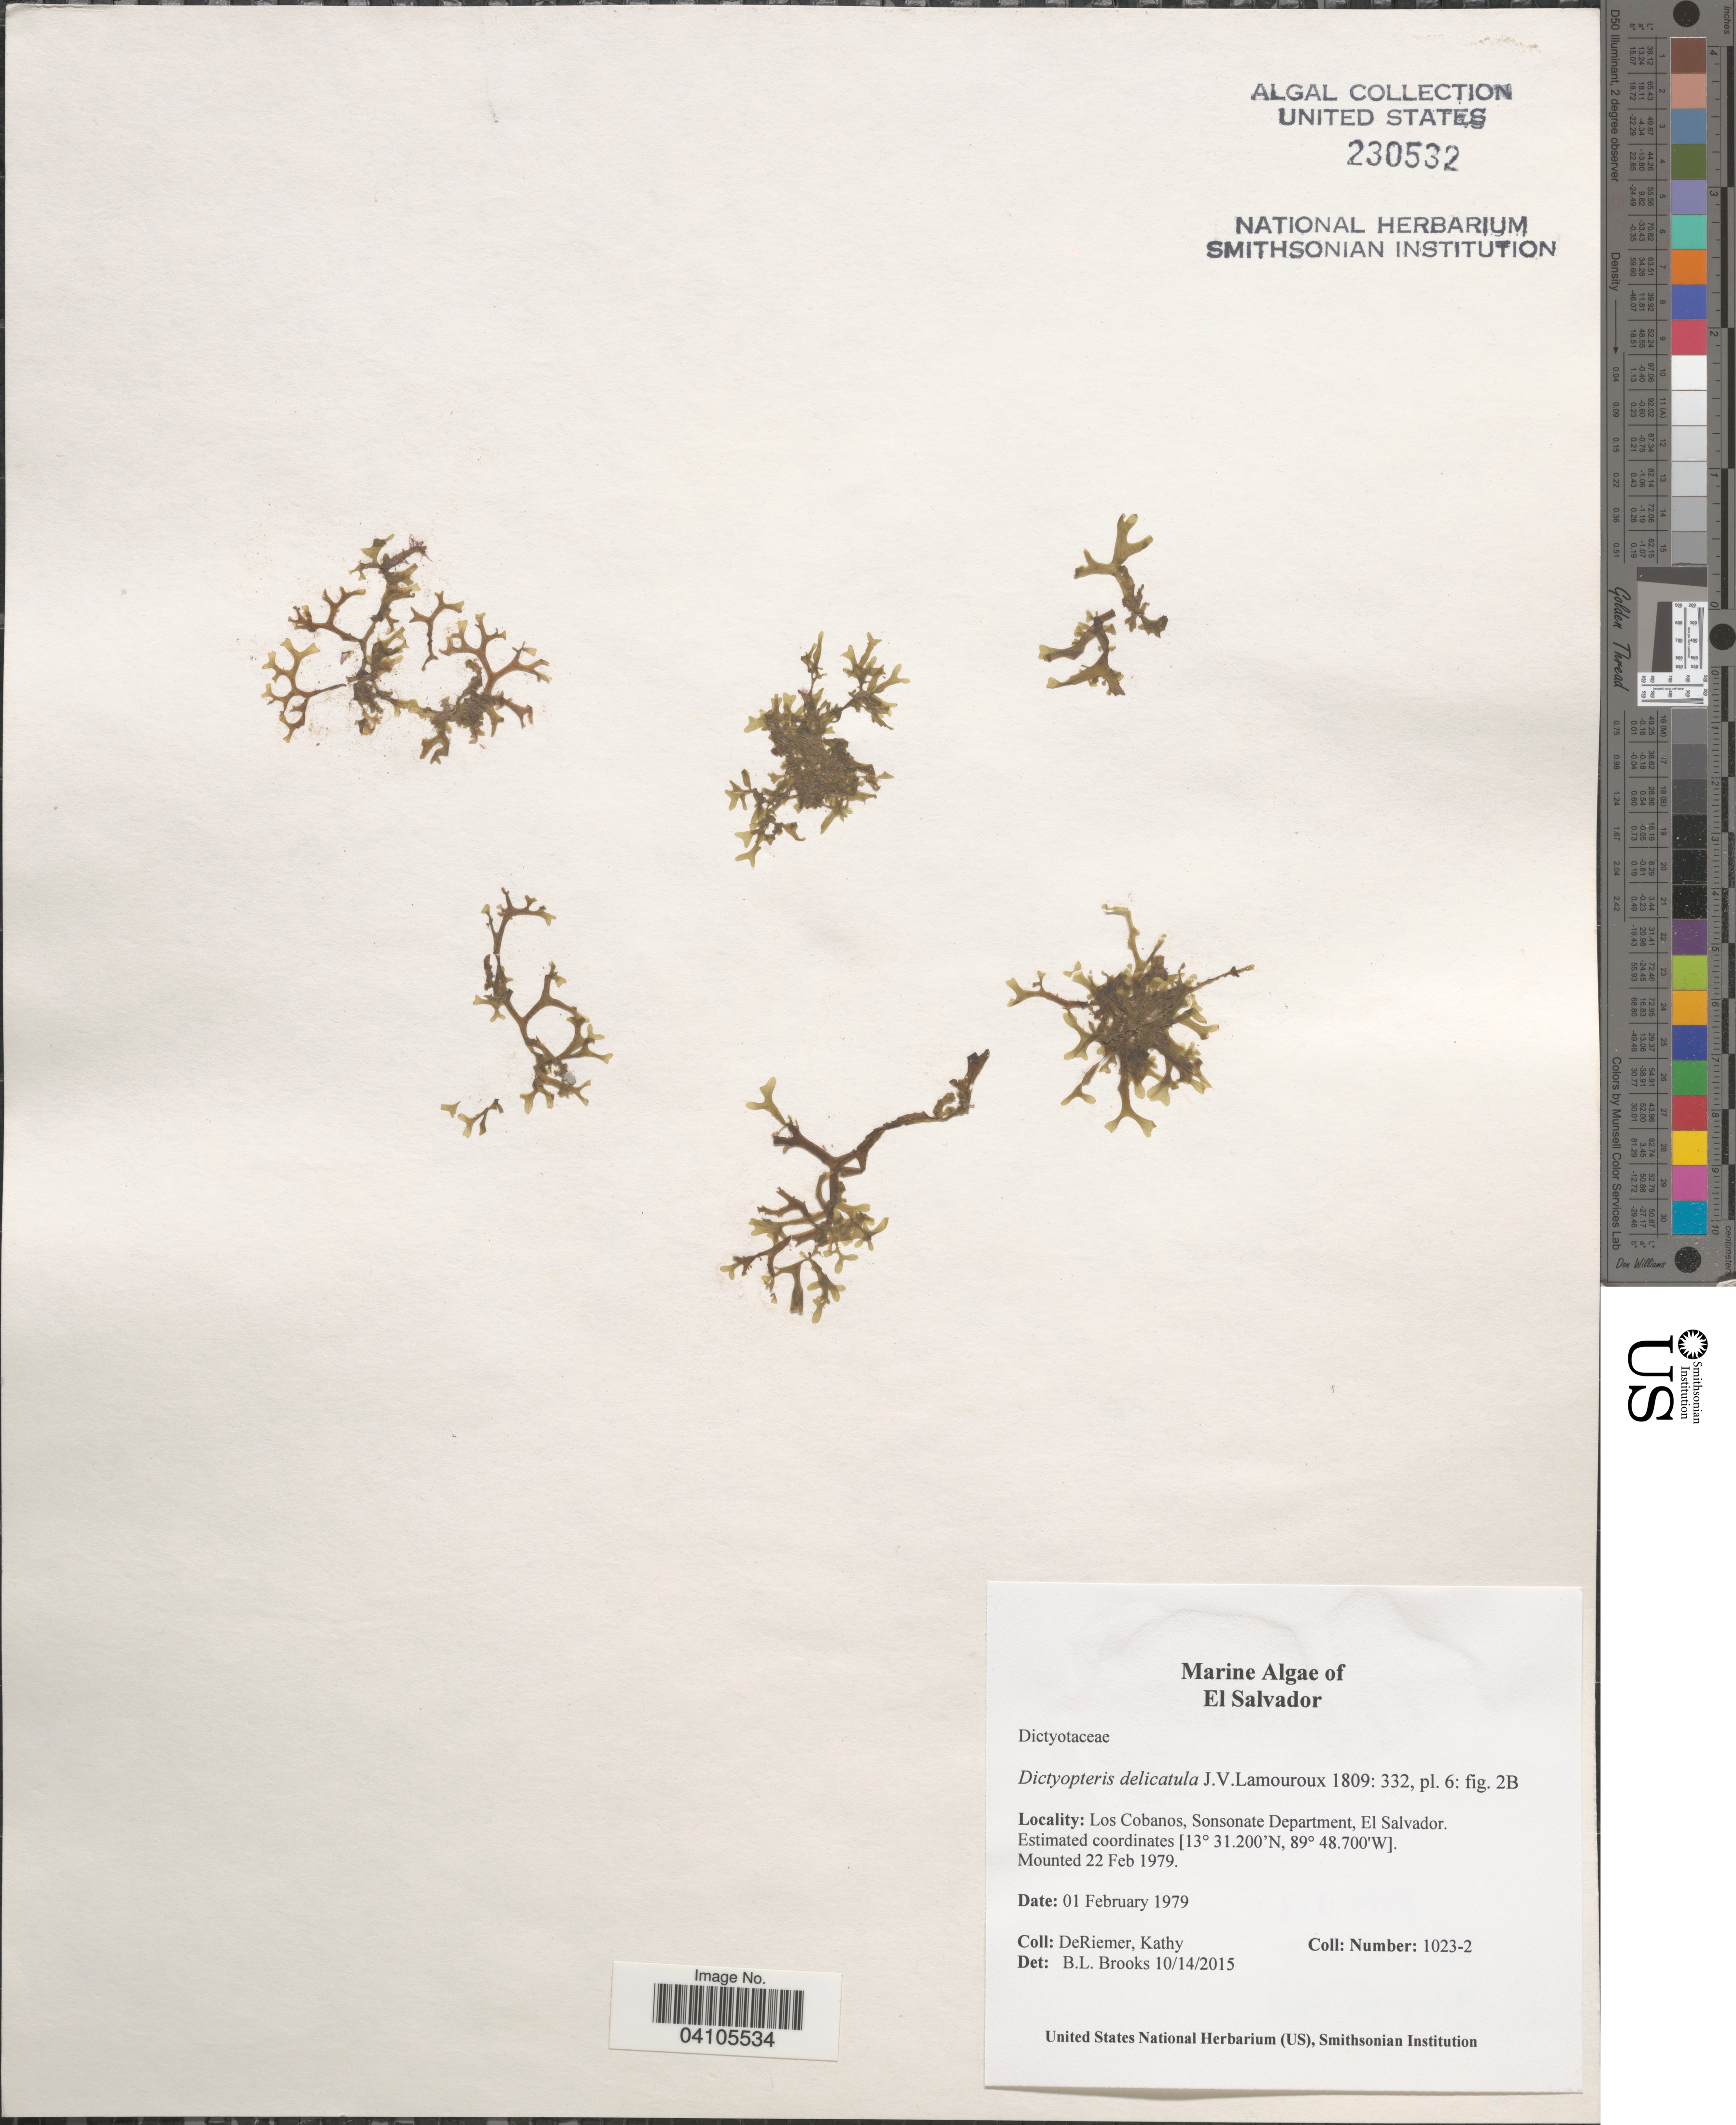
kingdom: Chromista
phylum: Ochrophyta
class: Phaeophyceae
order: Dictyotales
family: Dictyotaceae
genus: Dictyopteris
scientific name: Dictyopteris delicatula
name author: J.V.Lamouroux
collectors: K. DeRiemer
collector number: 1023-2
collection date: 1979-02-01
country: El Salvador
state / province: Sonsonate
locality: Los Cobanos, Sonsonate Department.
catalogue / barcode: US 230532